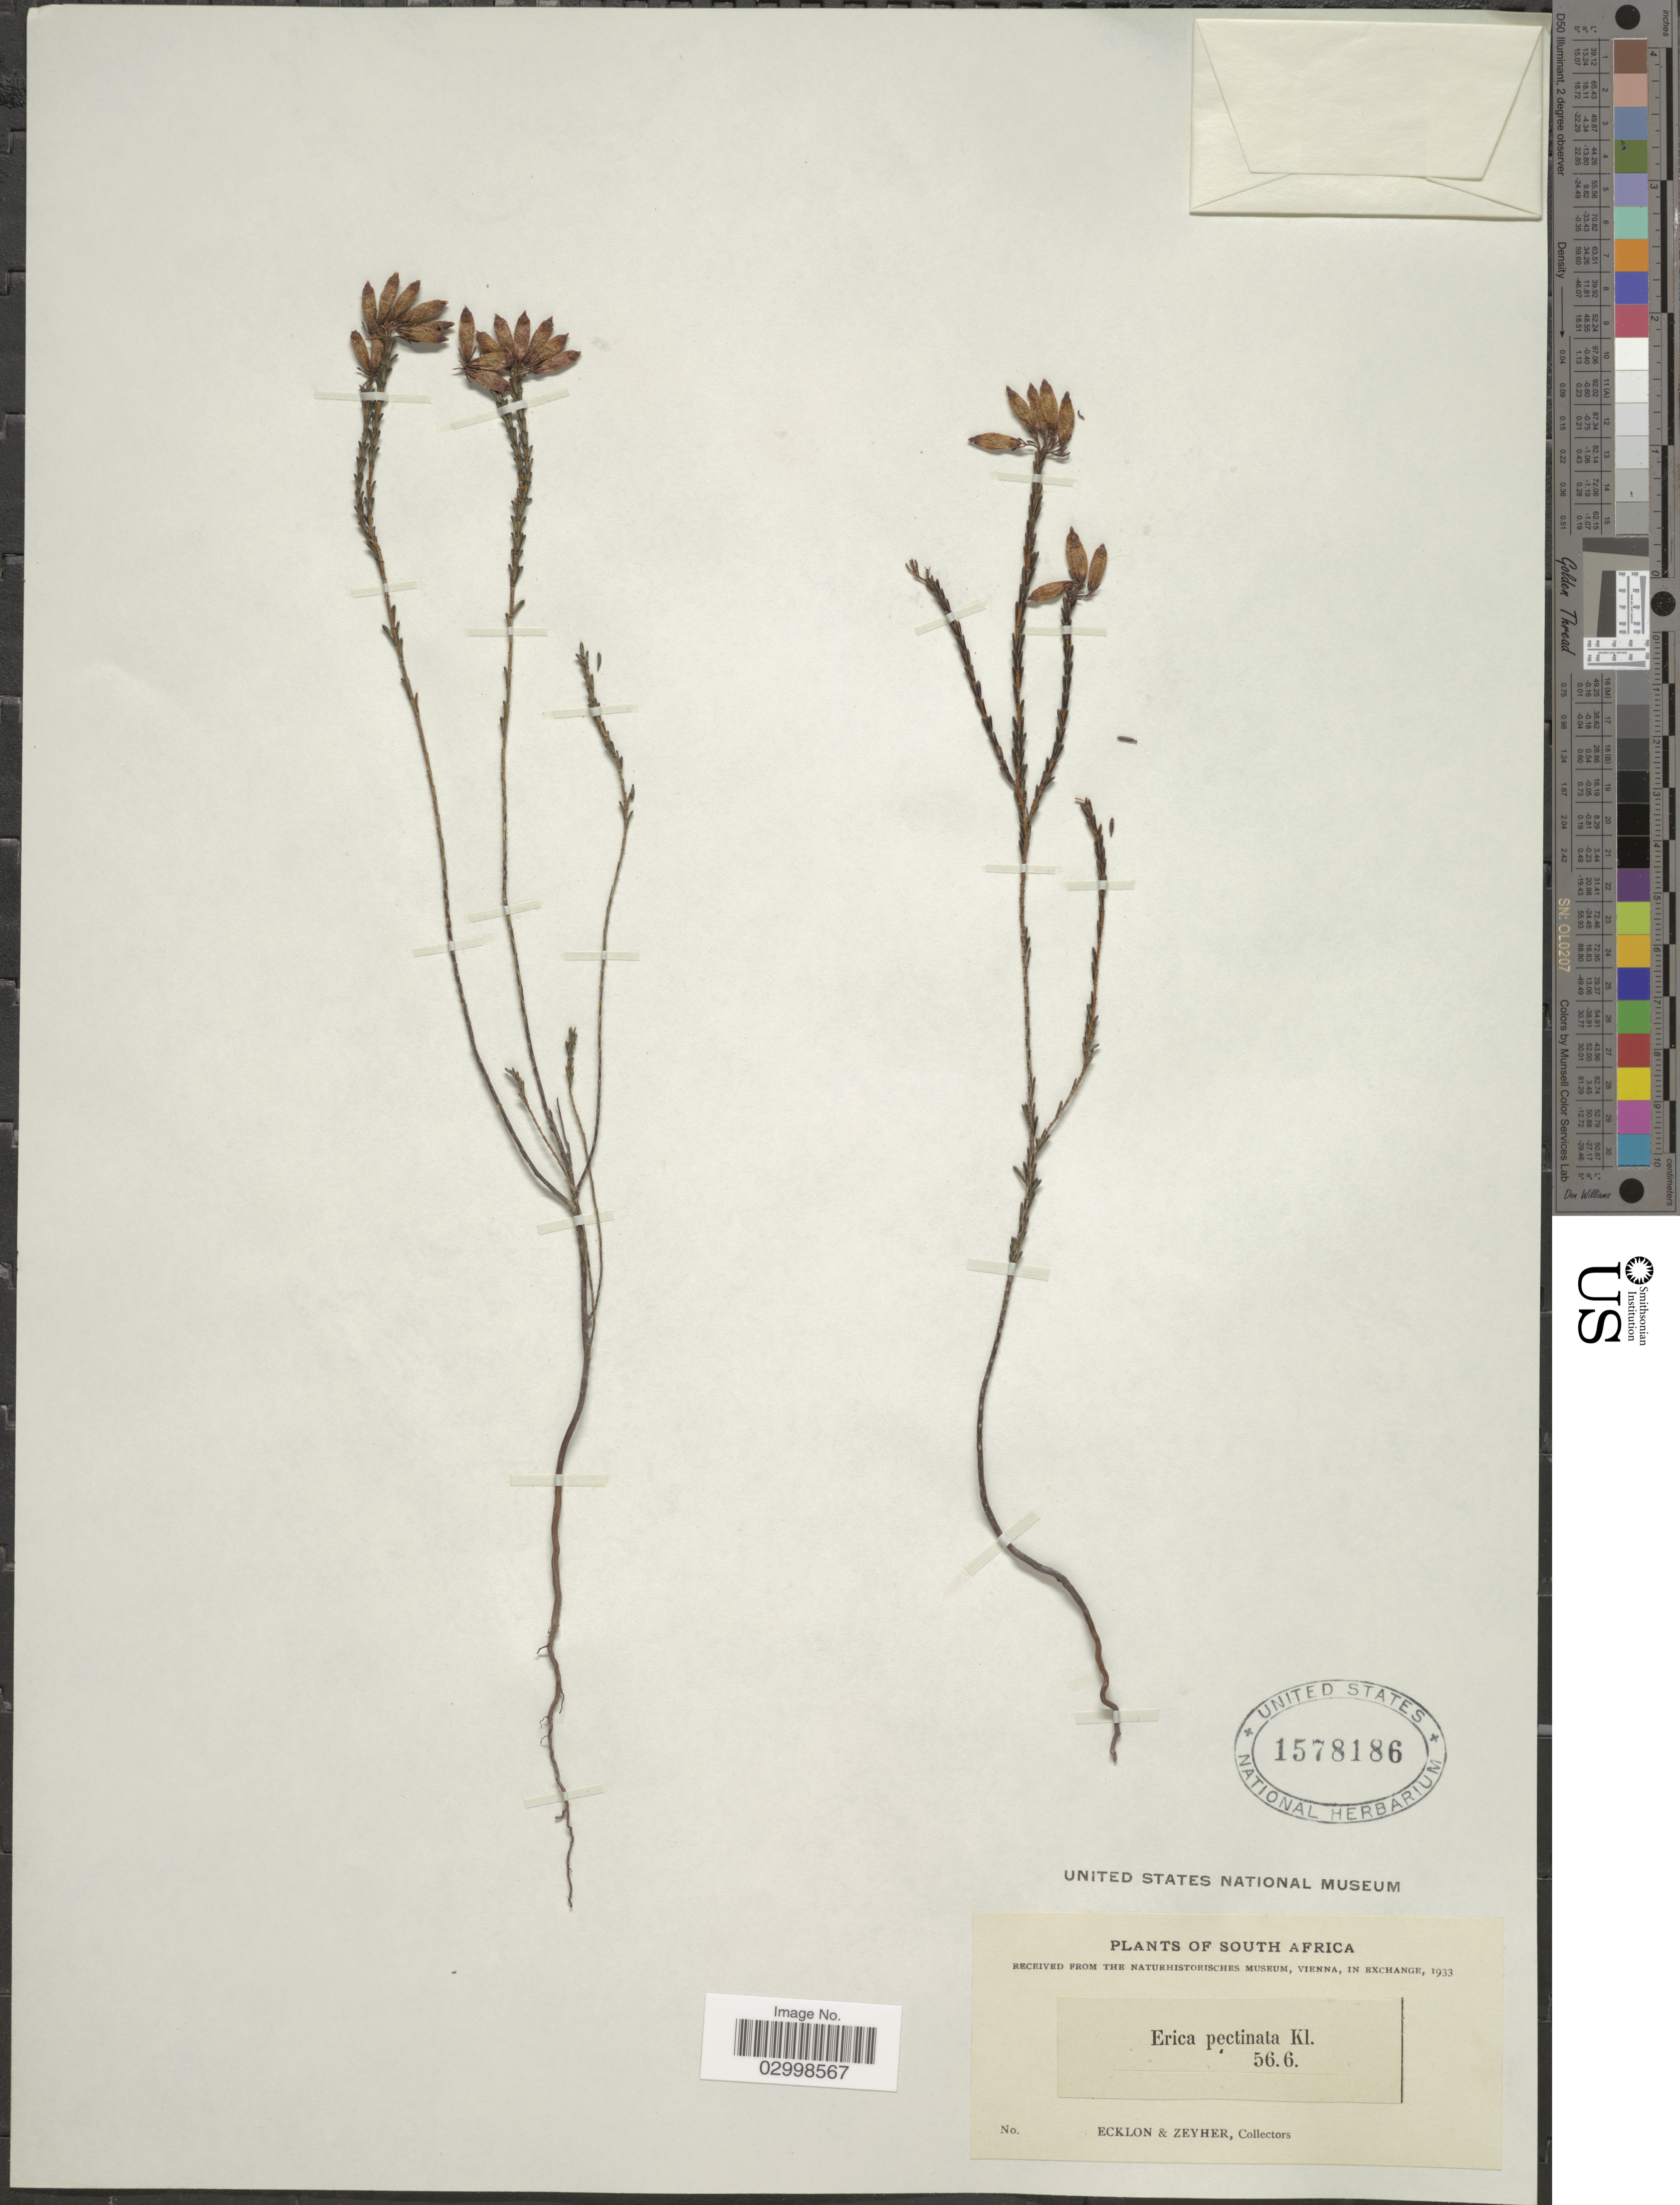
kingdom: Plantae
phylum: Tracheophyta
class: Magnoliopsida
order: Ericales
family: Ericaceae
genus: Erica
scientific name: Erica pectinata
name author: Bartl.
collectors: -. Ecklon & -. Zeyher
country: South Africa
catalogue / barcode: US 1578186